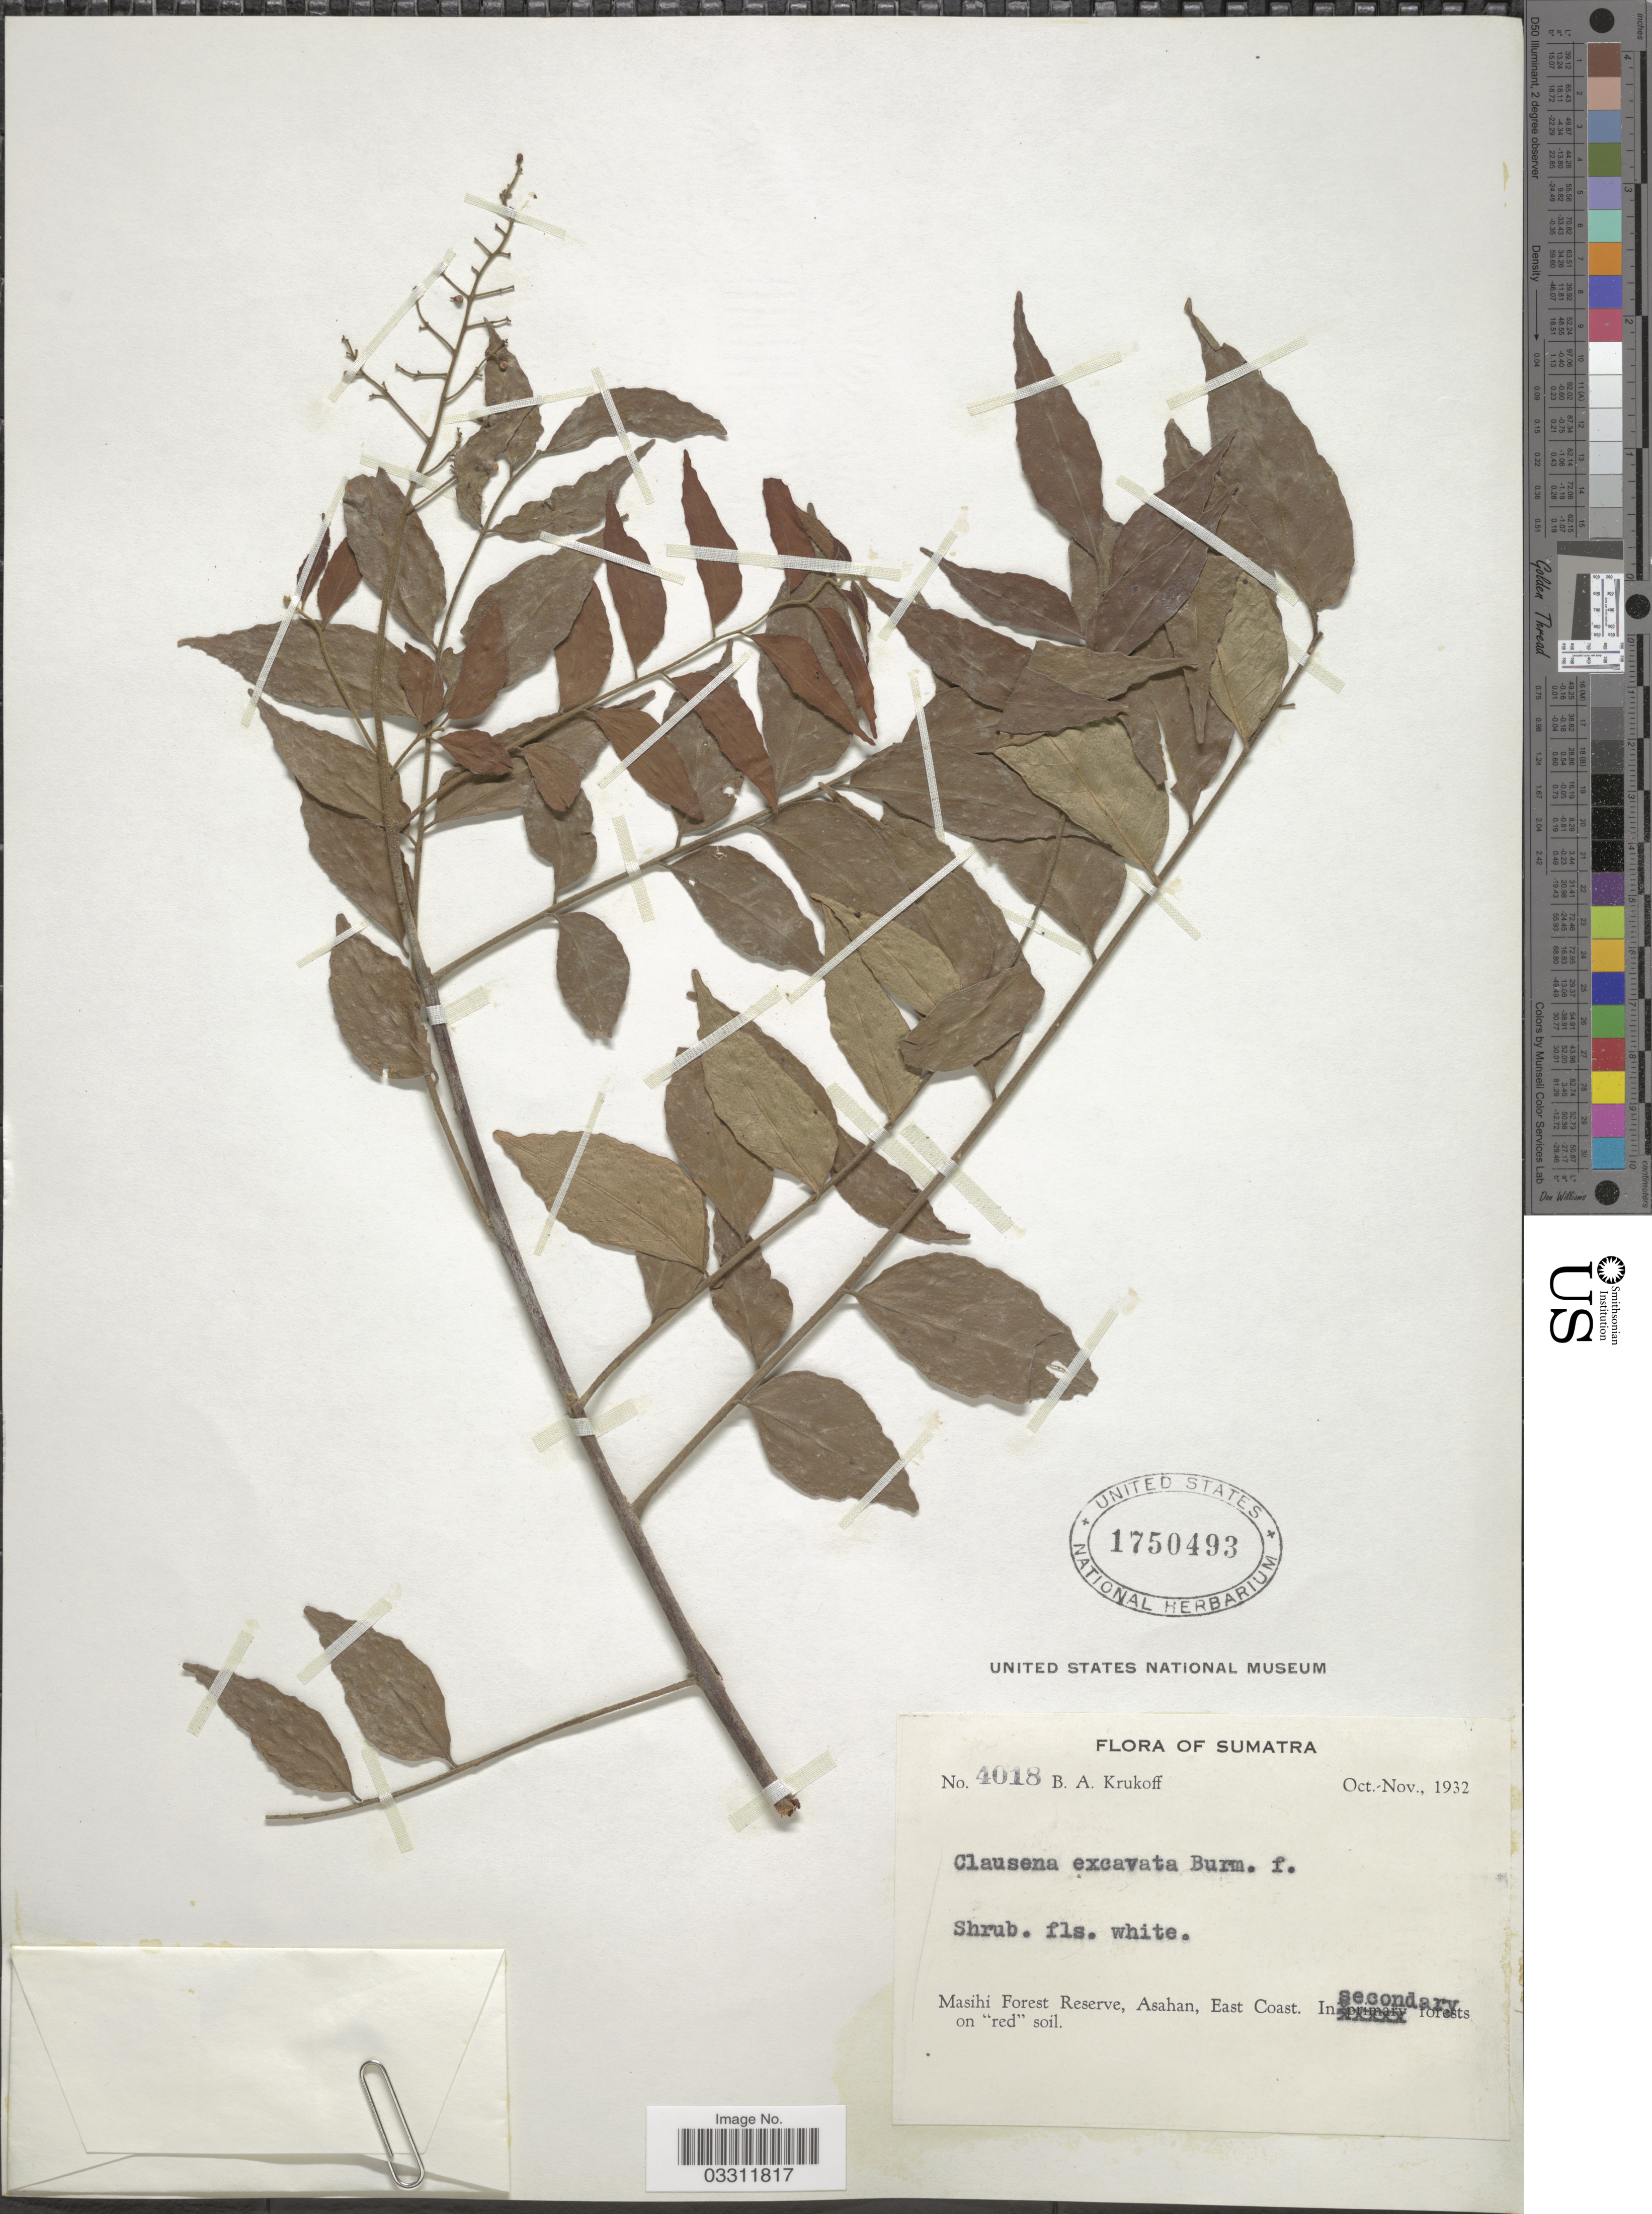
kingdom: Plantae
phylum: Tracheophyta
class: Magnoliopsida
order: Sapindales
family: Rutaceae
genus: Clausena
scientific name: Clausena excavata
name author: Burm. f.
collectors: B. A. Krukoff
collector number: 4018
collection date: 1932-10/1932-11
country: Indonesia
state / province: Sumatra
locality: Masihi Forest Reserve, Asahan, East Coast.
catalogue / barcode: US 1750493